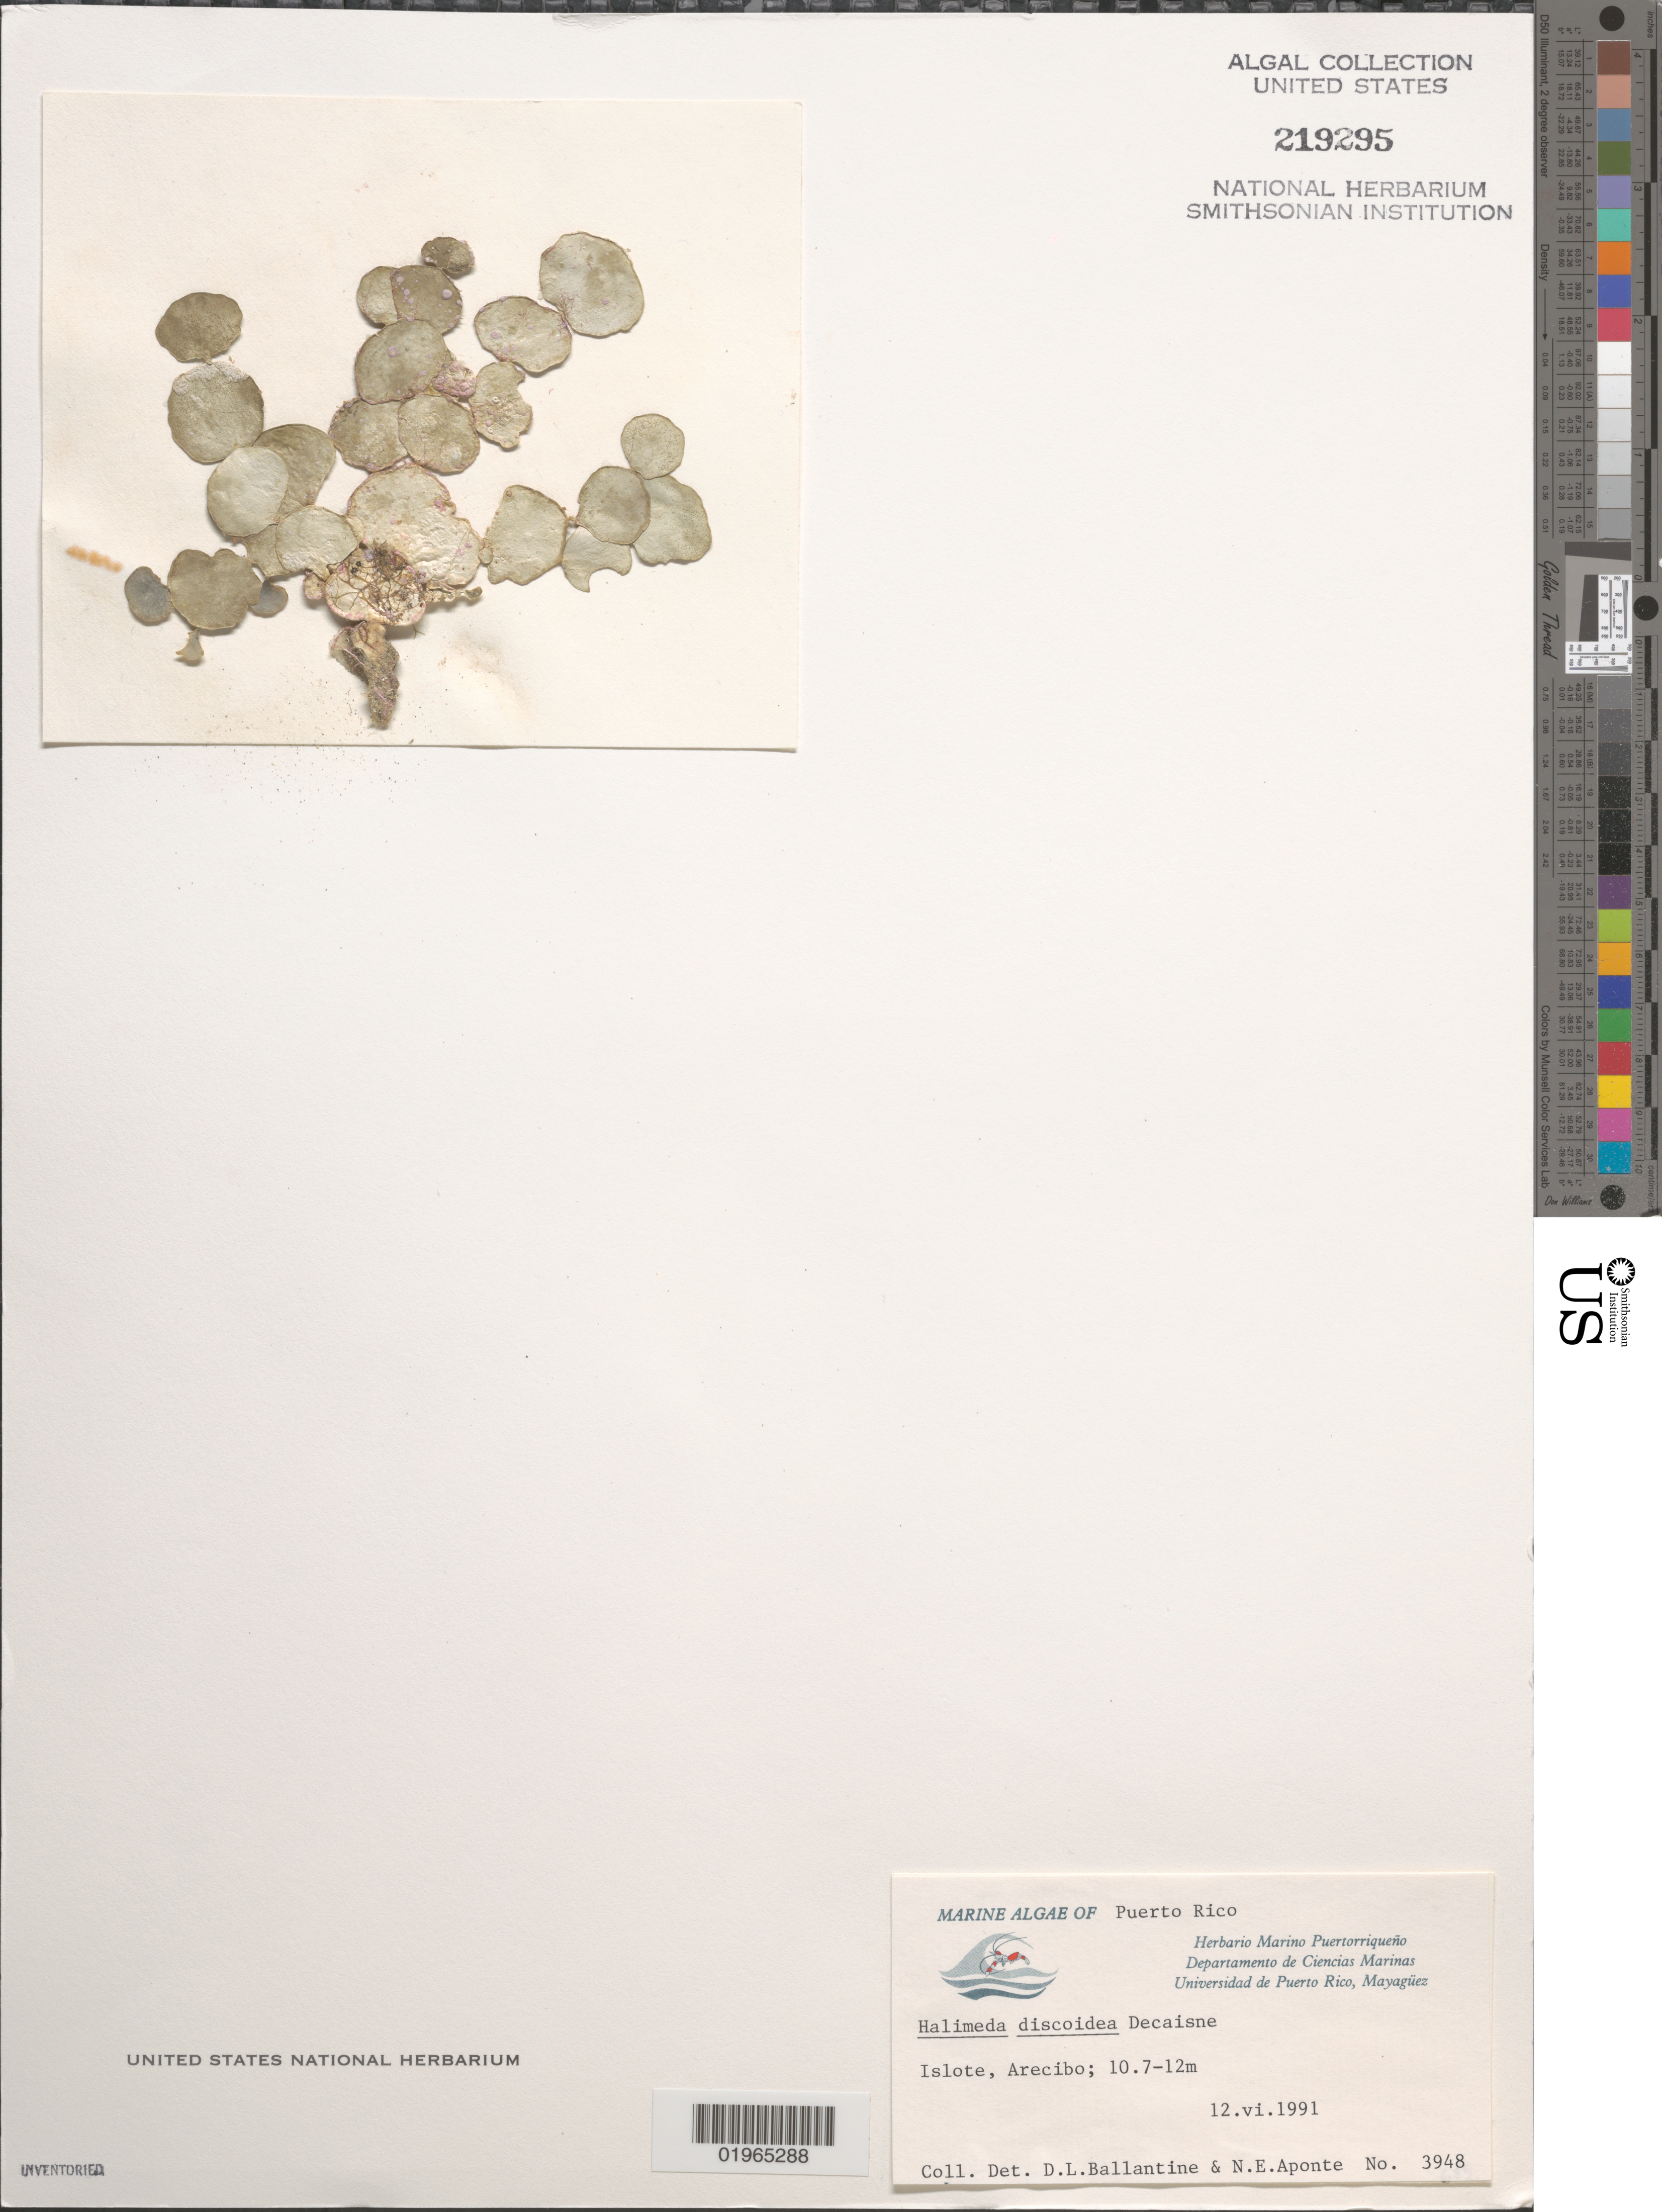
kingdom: Plantae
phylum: Chlorophyta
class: Ulvophyceae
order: Bryopsidales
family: Halimedaceae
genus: Halimeda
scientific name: Halimeda discoidea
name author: Decne.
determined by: Ballantine, D. L.; Aponte, N. E.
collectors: D.L. Ballantine & N. E. Aponte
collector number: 3948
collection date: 1991-06-12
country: Puerto Rico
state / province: Arecibo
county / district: Islote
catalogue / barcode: US 219295